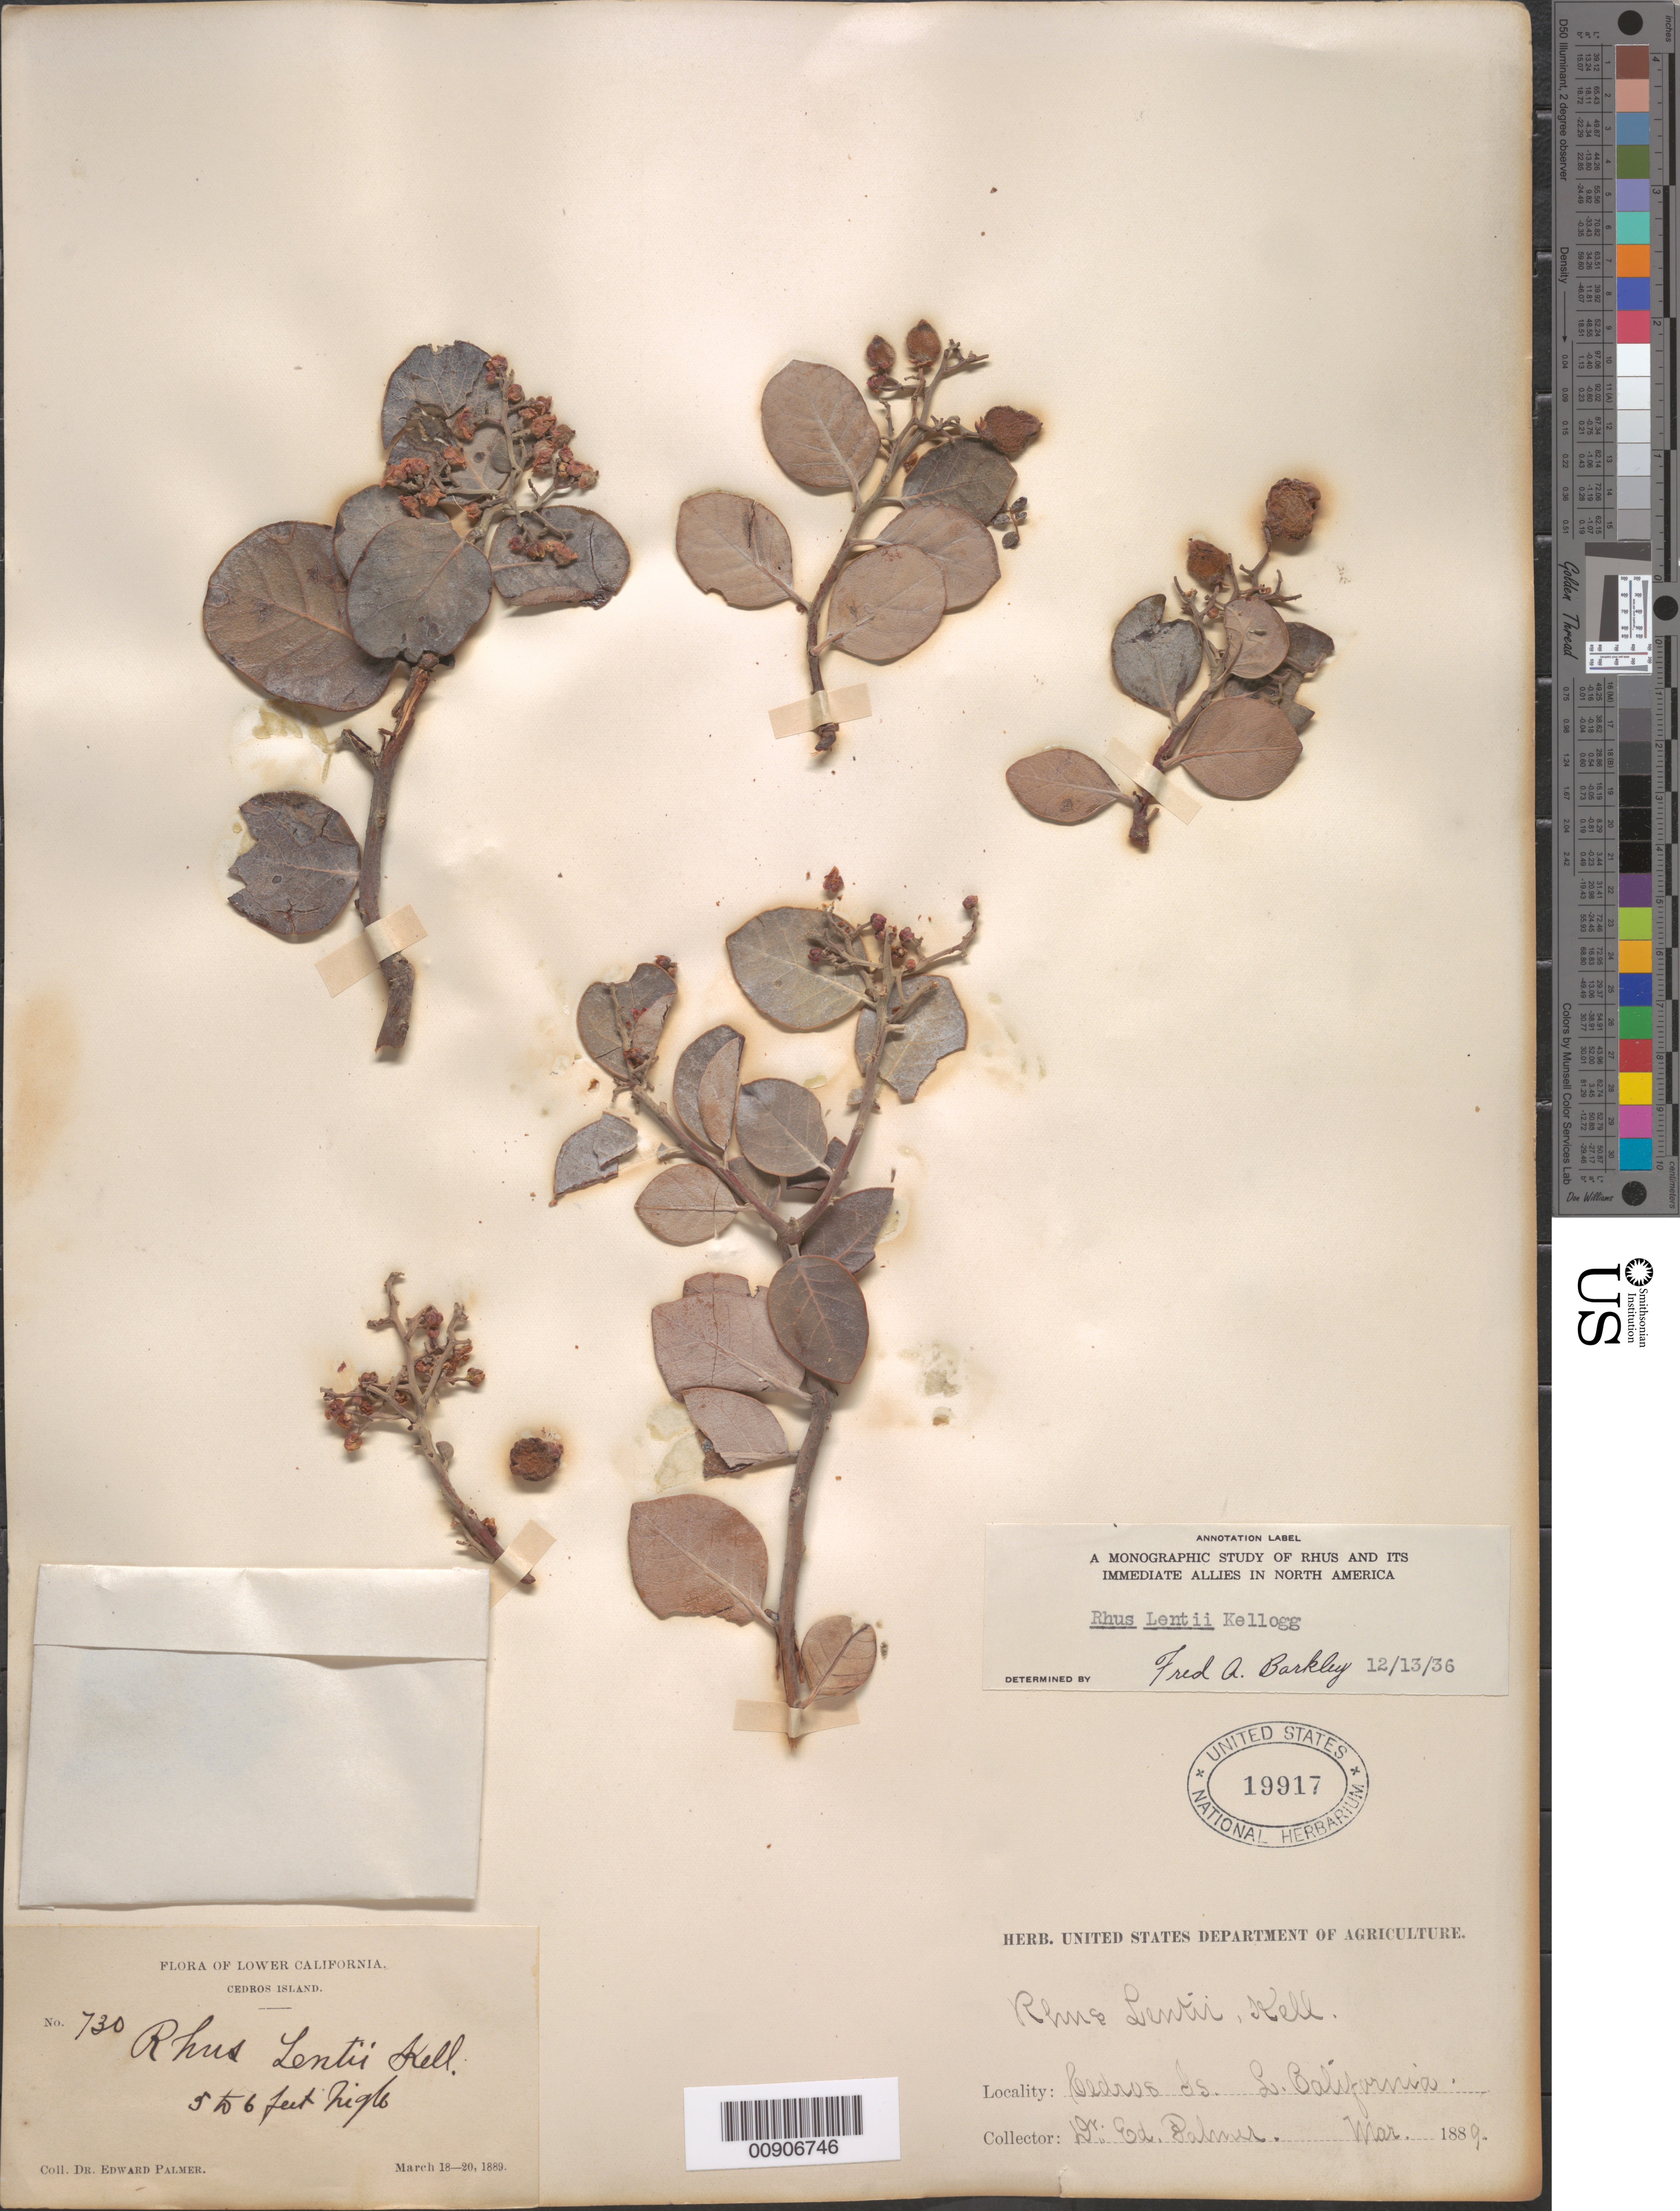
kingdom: Plantae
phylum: Tracheophyta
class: Magnoliopsida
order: Sapindales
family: Anacardiaceae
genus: Rhus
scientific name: Rhus lentii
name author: Kellogg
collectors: E. Palmer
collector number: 730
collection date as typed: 18 Mar 1889 to 20 Mar 1889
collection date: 1889-03-18/1889-03-20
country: Mexico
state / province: Baja California Norte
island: Cedros I.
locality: Cedros Island. Lower California.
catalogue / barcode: US 19917